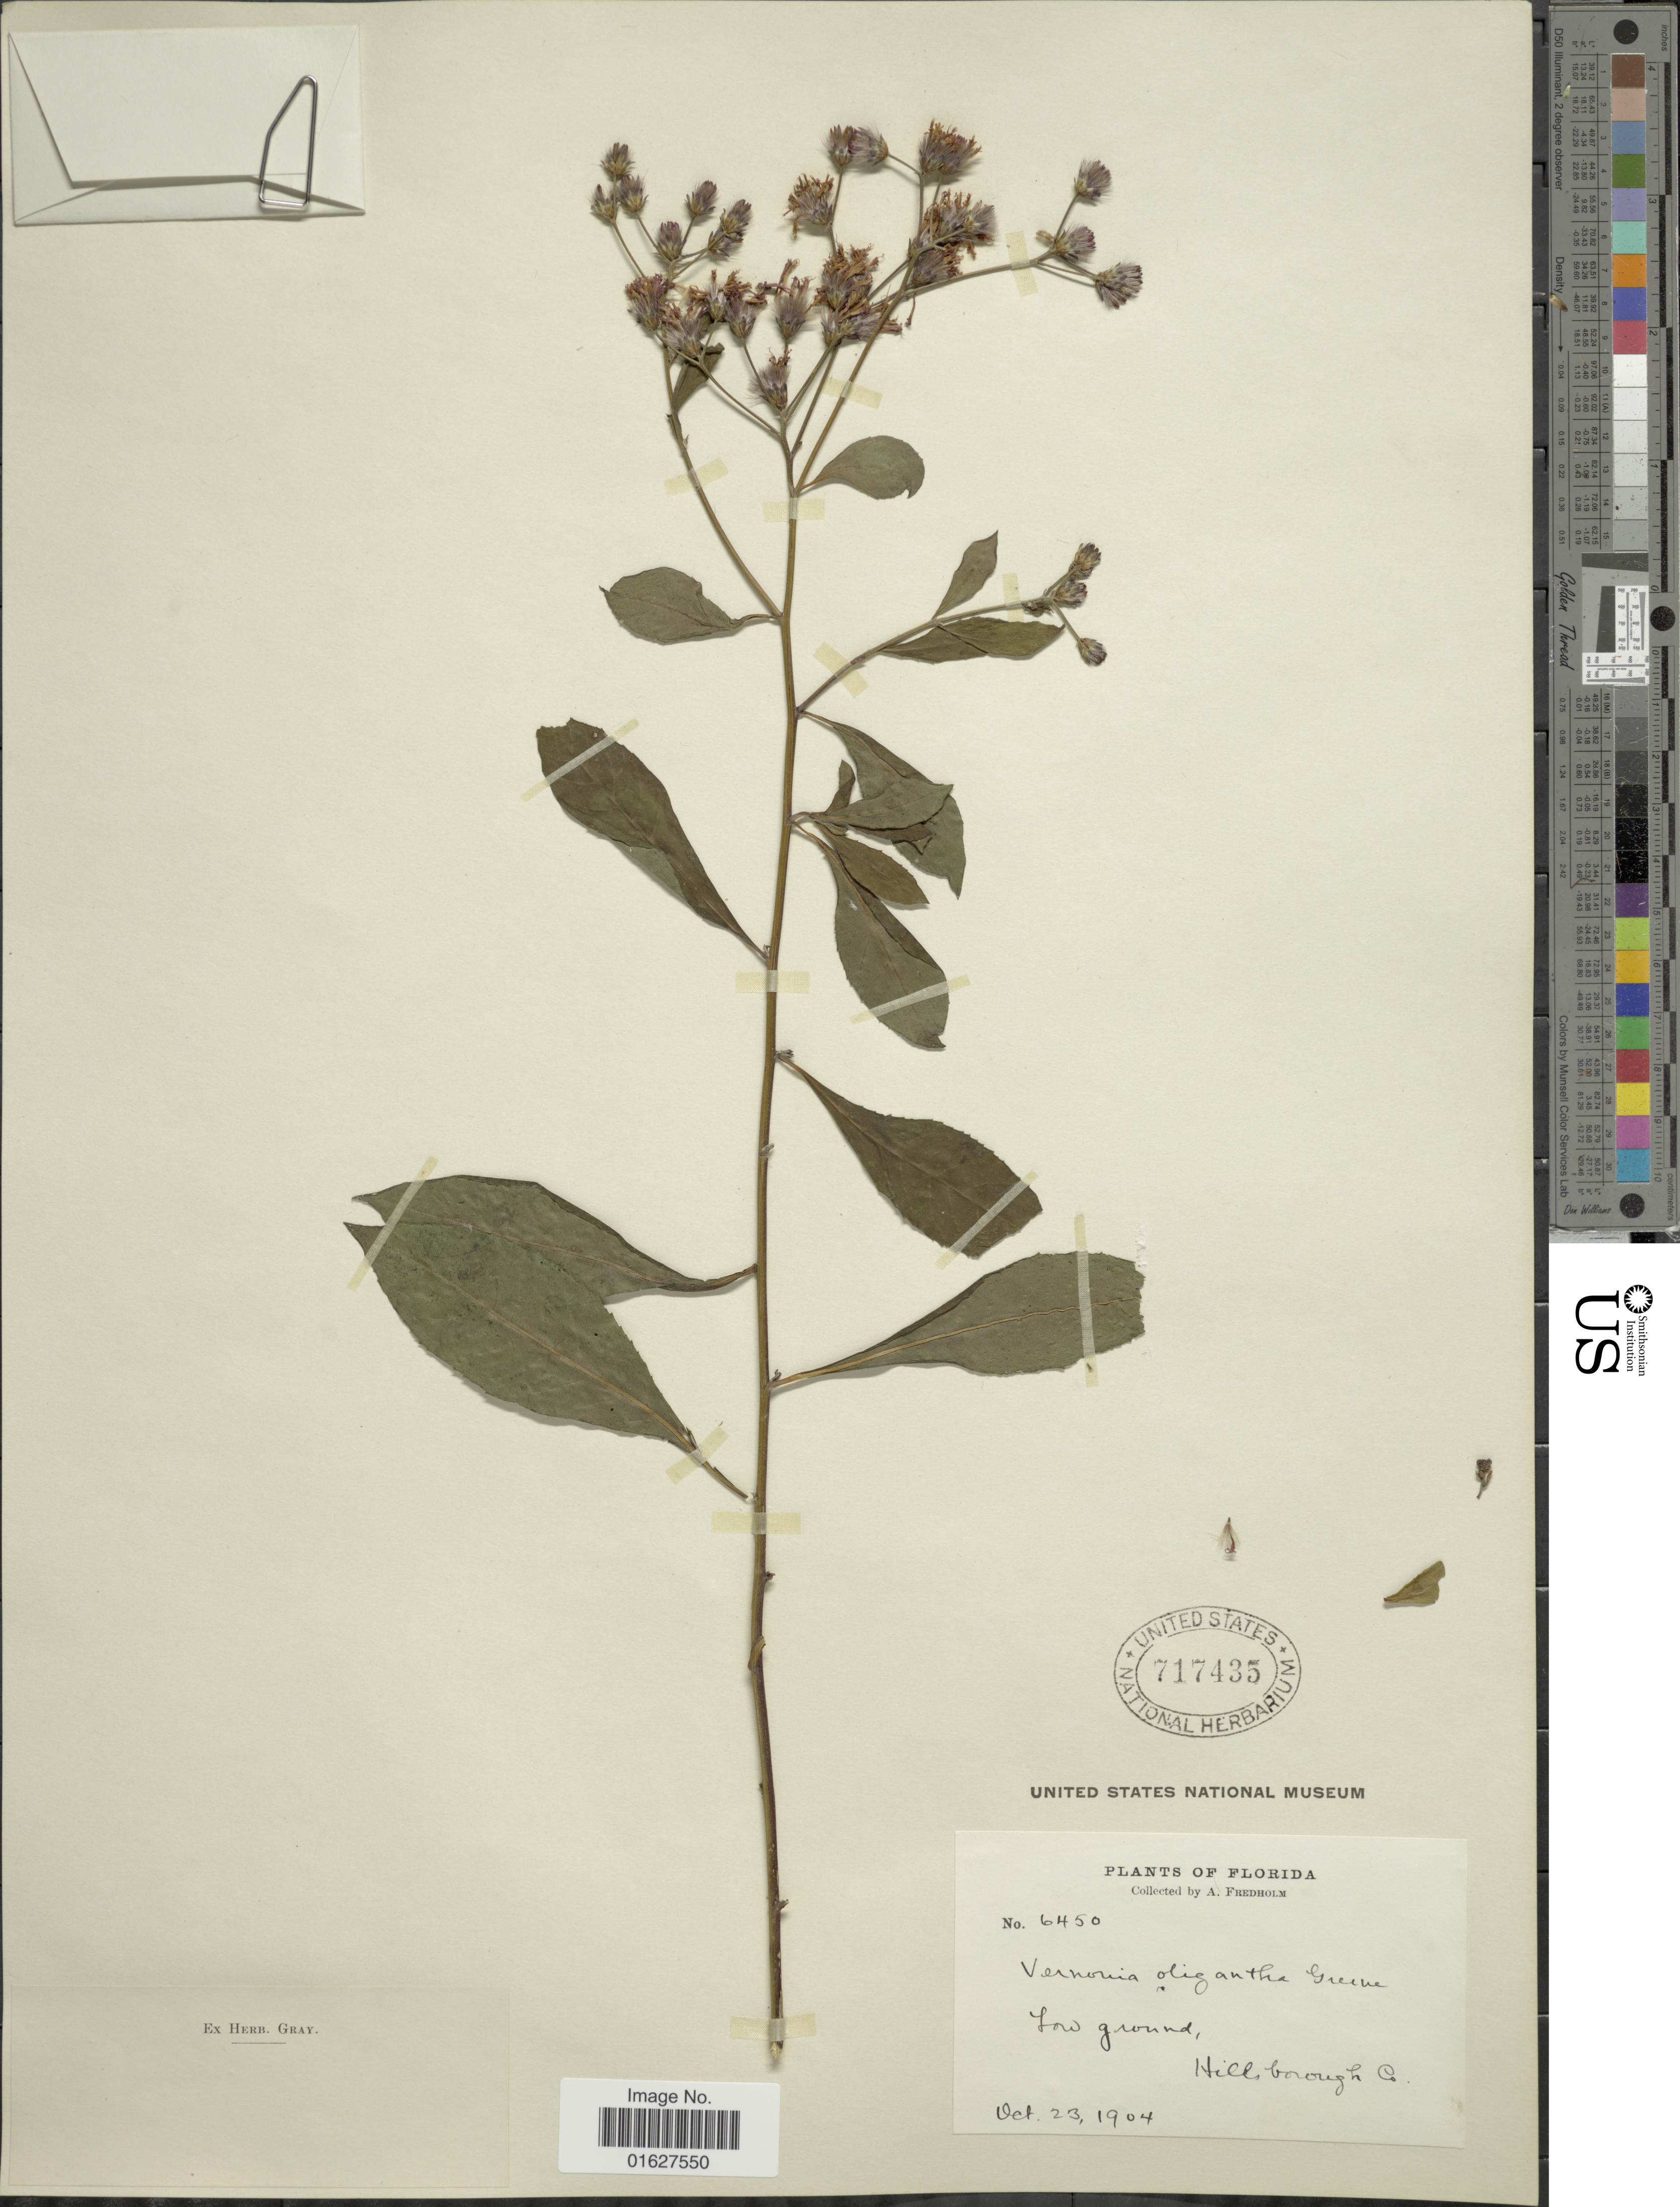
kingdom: Plantae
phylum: Tracheophyta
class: Magnoliopsida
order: Asterales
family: Asteraceae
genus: Vernonia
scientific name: Vernonia oligantha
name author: Greene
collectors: A. Fredholm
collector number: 6450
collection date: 1904-10-23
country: United States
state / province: Florida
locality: Florida. Low ground. Hill borough Co.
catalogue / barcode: US 717435